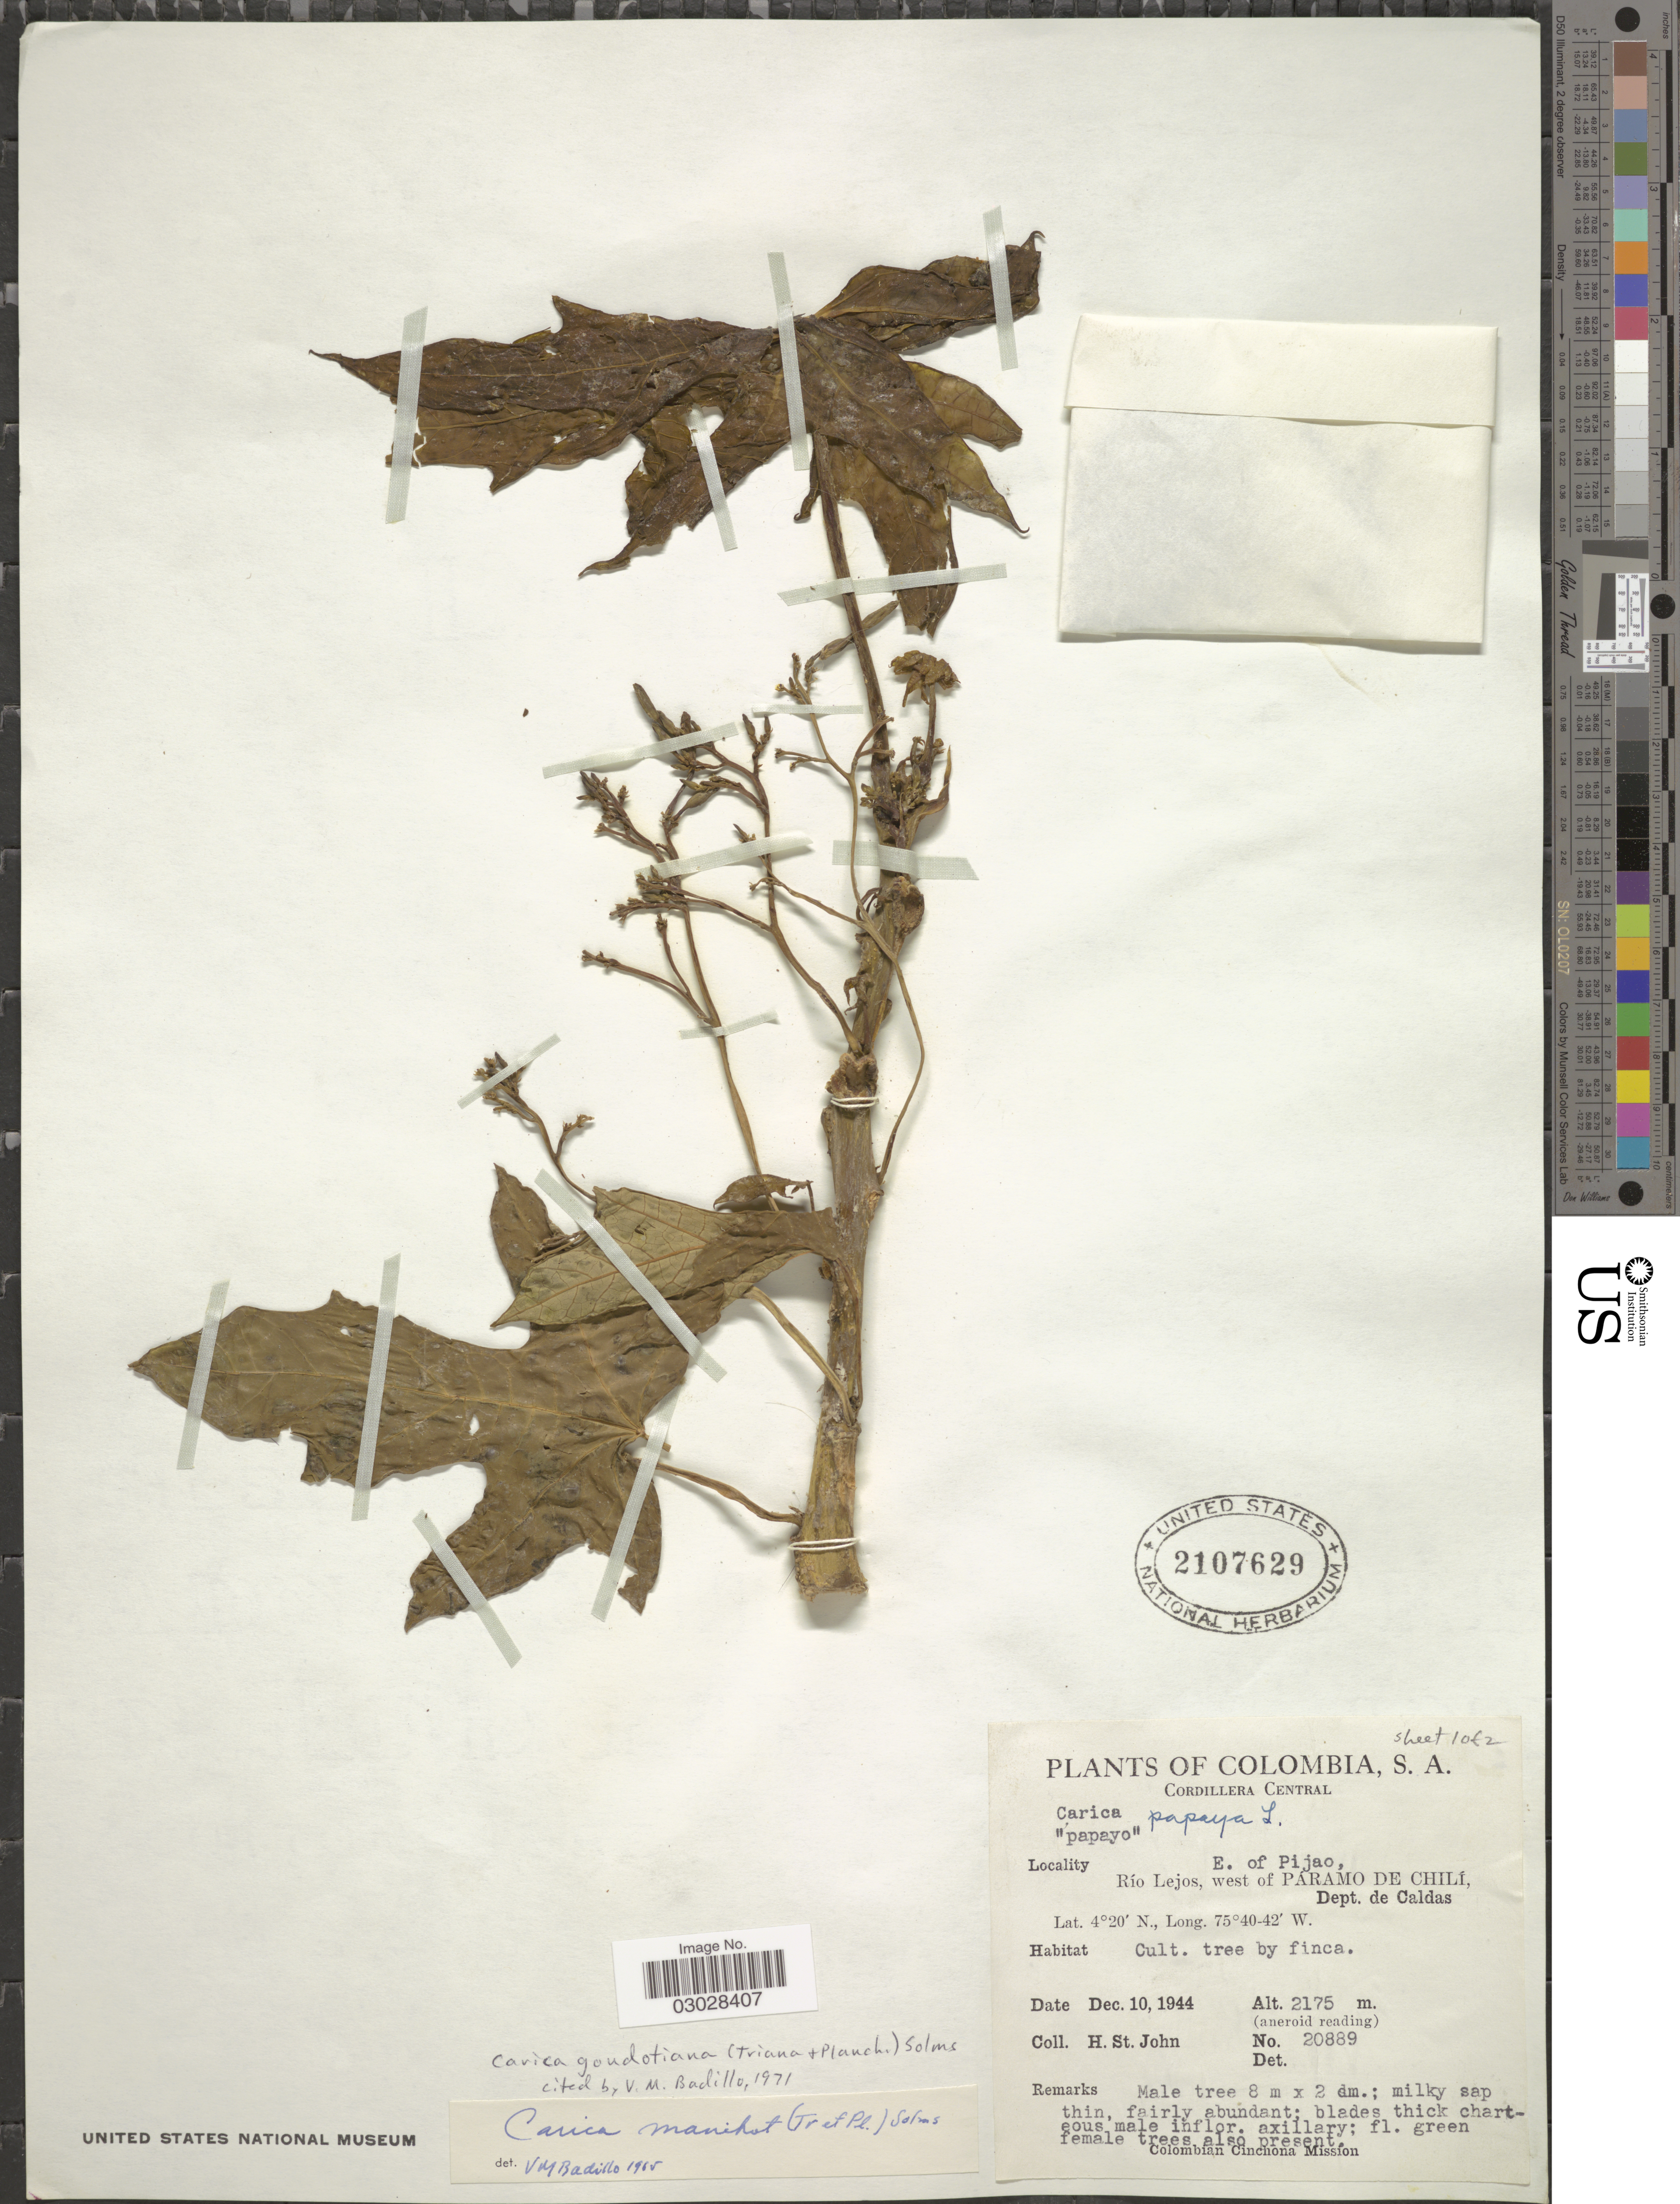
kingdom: Plantae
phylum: Tracheophyta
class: Magnoliopsida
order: Brassicales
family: Caricaceae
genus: Vasconcellea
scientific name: Vasconcellea goudotiana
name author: Triana & Planch.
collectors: H. St. John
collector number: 20889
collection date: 1944-12-10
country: Colombia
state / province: Caldas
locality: Cordillera Central, E. of Pijao, Río Lejos, west of Paramo de Chilí, Dept. de Caldas.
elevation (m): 2175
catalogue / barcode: US 2107629